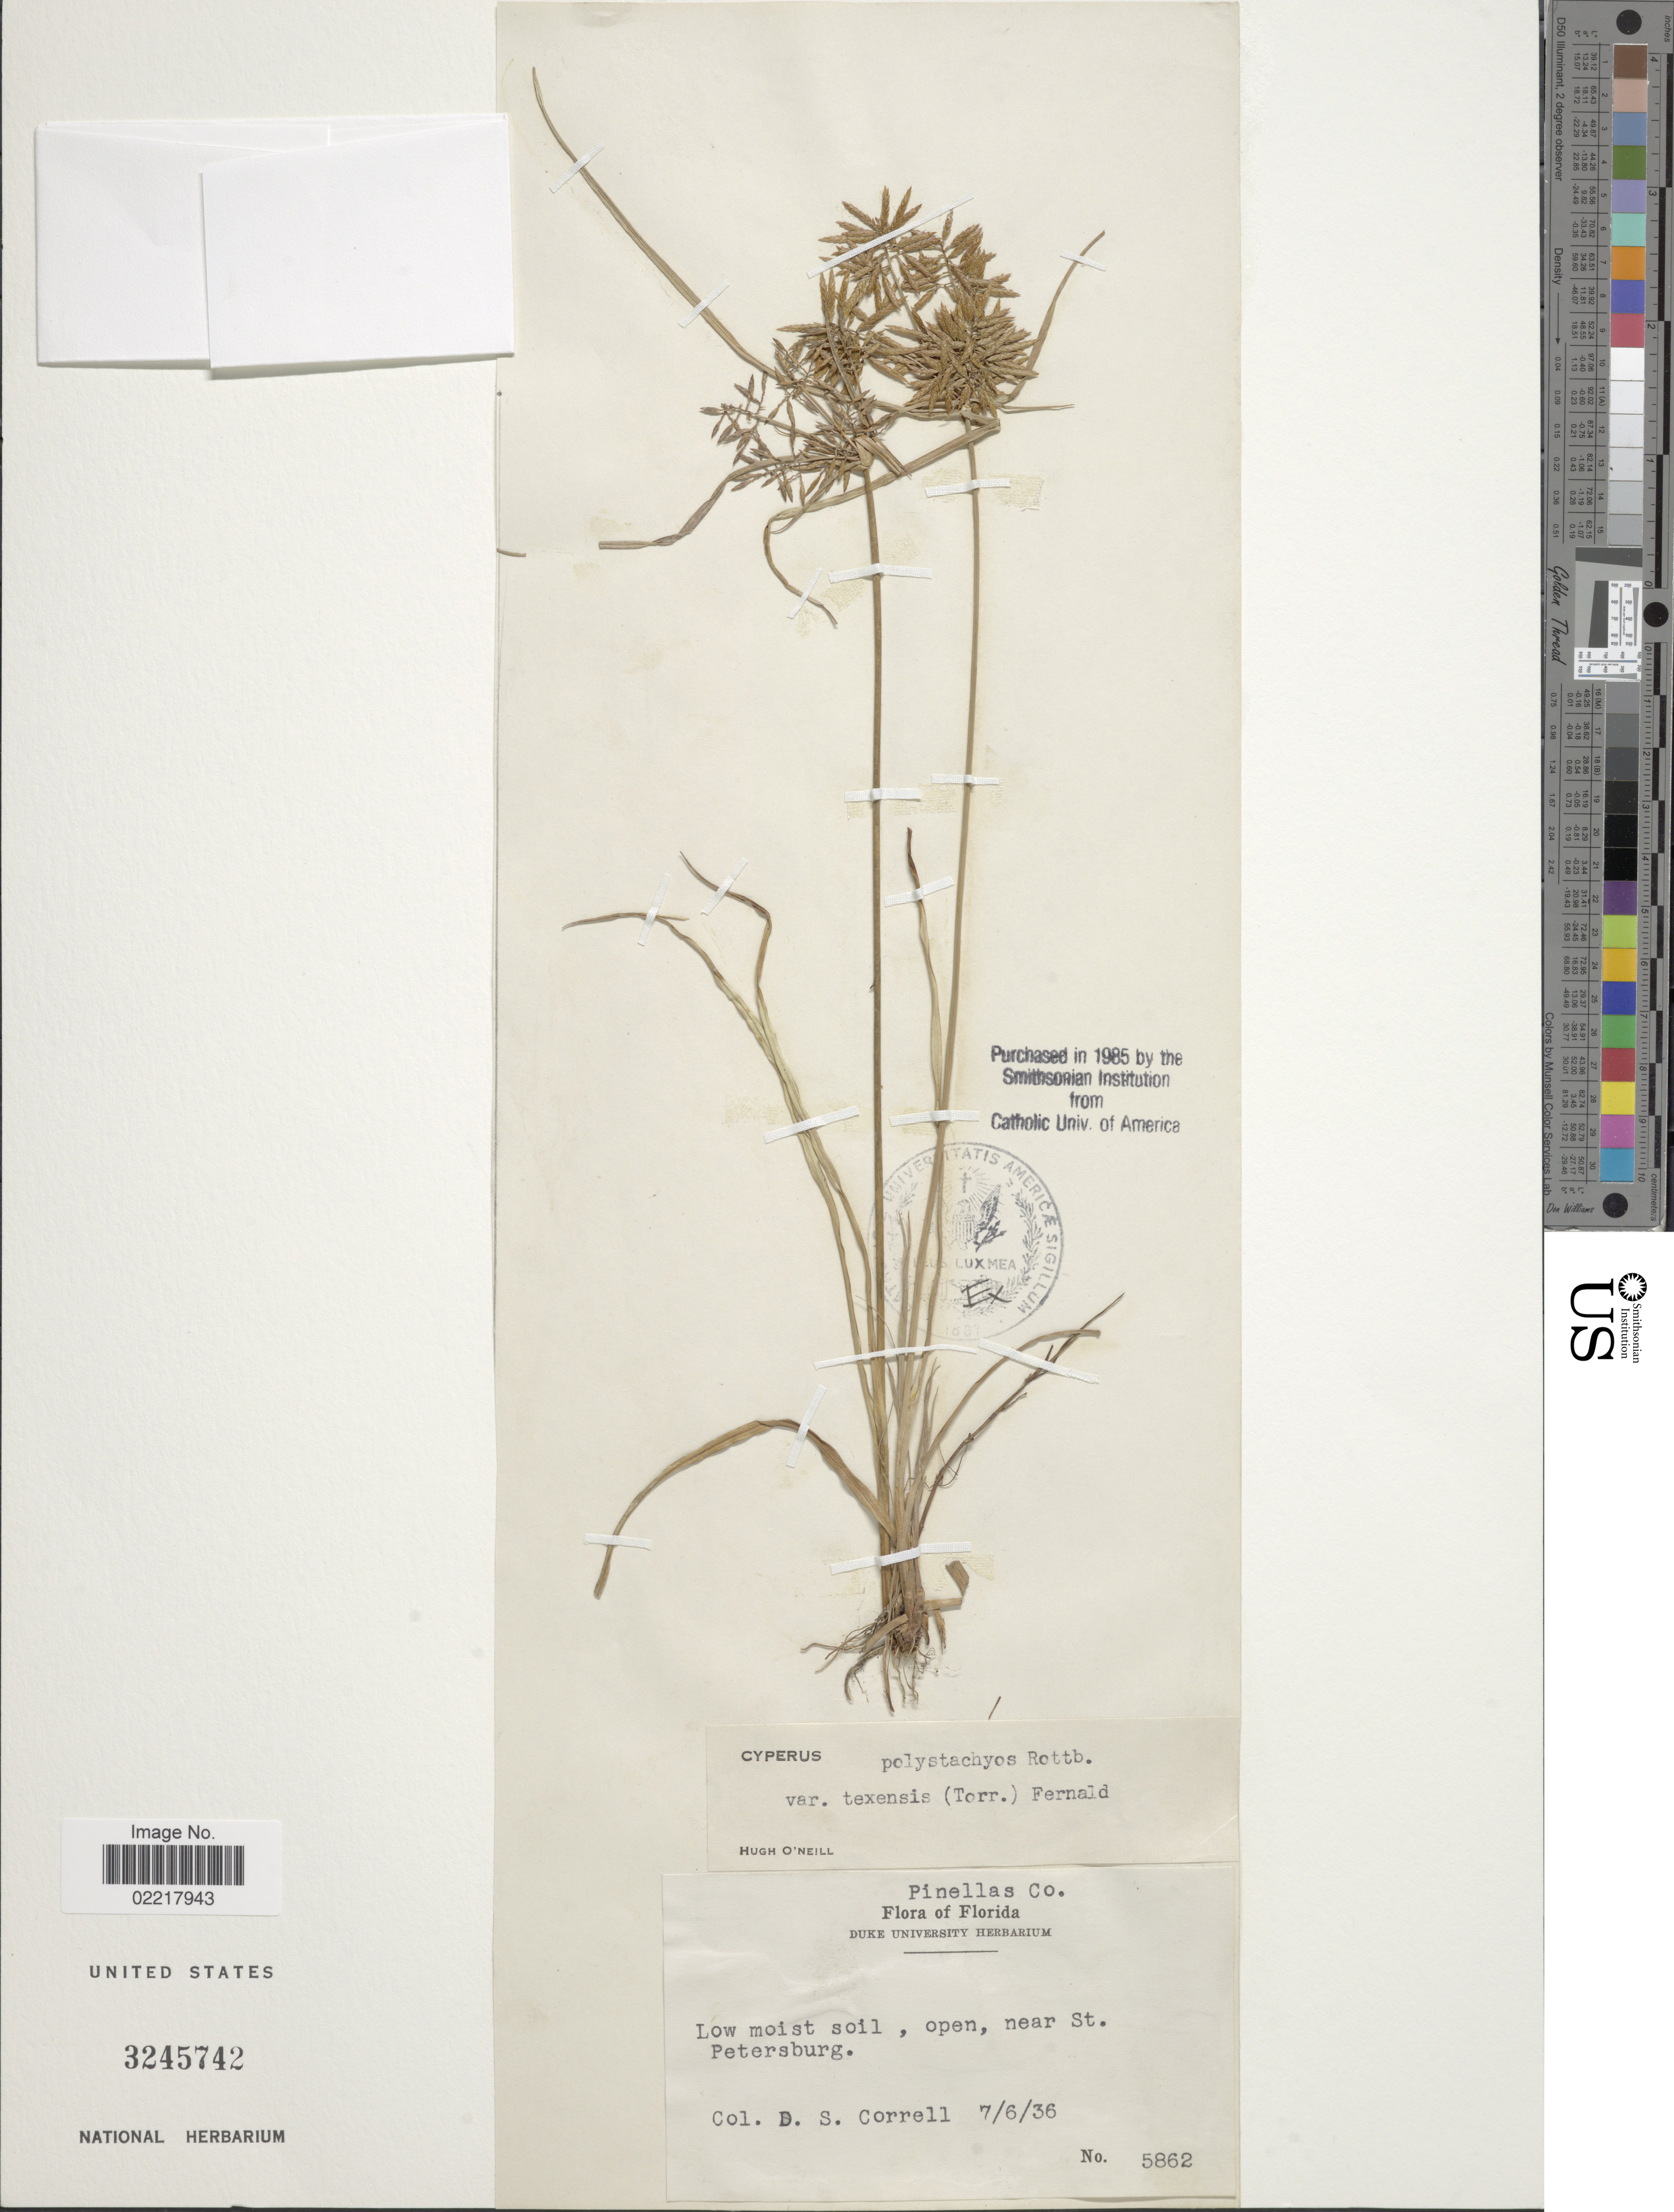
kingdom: Plantae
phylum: Tracheophyta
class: Liliopsida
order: Poales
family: Cyperaceae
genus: Cyperus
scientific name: Cyperus polystachyos var. texensis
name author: (Torr.) Fernald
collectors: D. S. Correll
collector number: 5862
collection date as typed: Transcribed d/m/y: 6/7/36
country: United States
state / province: Florida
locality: Pinellas Co, Low moist soil, open, near St Petersburg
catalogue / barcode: US 3245742